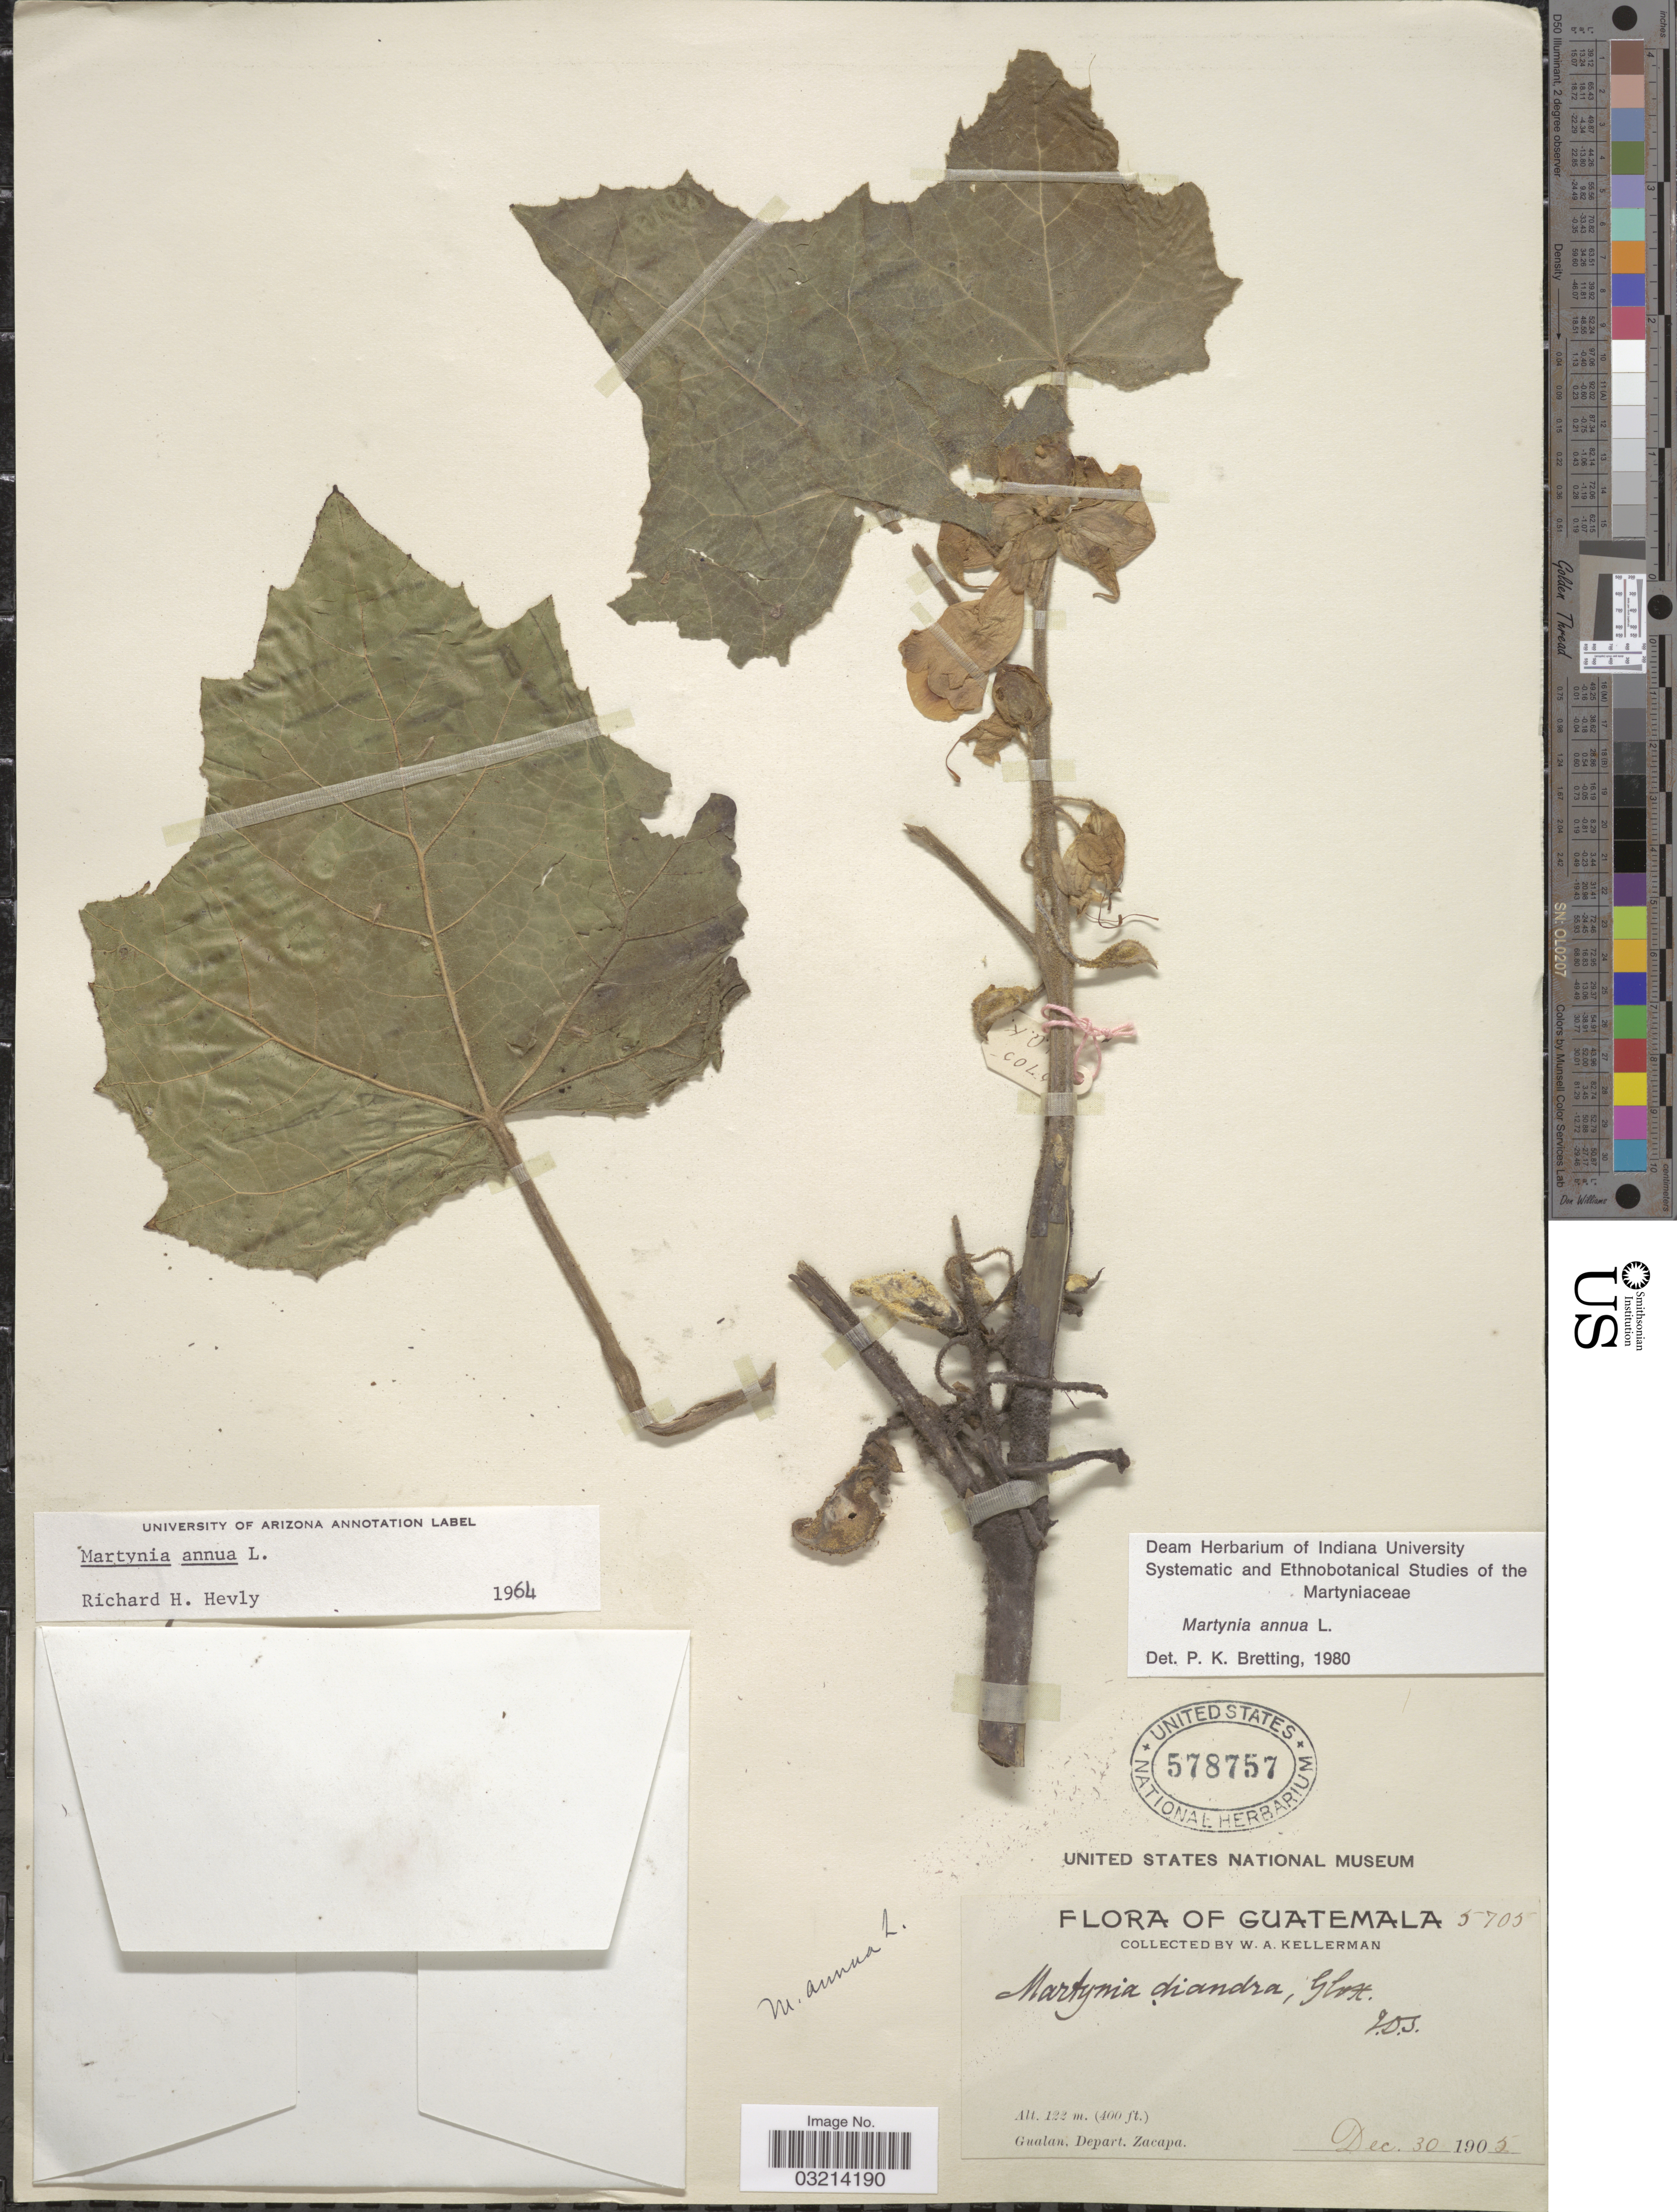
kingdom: Plantae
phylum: Tracheophyta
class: Magnoliopsida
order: Lamiales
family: Martyniaceae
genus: Martynia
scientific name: Martynia annua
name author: L.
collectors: W. Kellerman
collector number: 5705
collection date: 1905-12-30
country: Guatemala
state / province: Zacapa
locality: Gualan, Depart. Zacapa.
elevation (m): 122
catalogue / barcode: US 578757